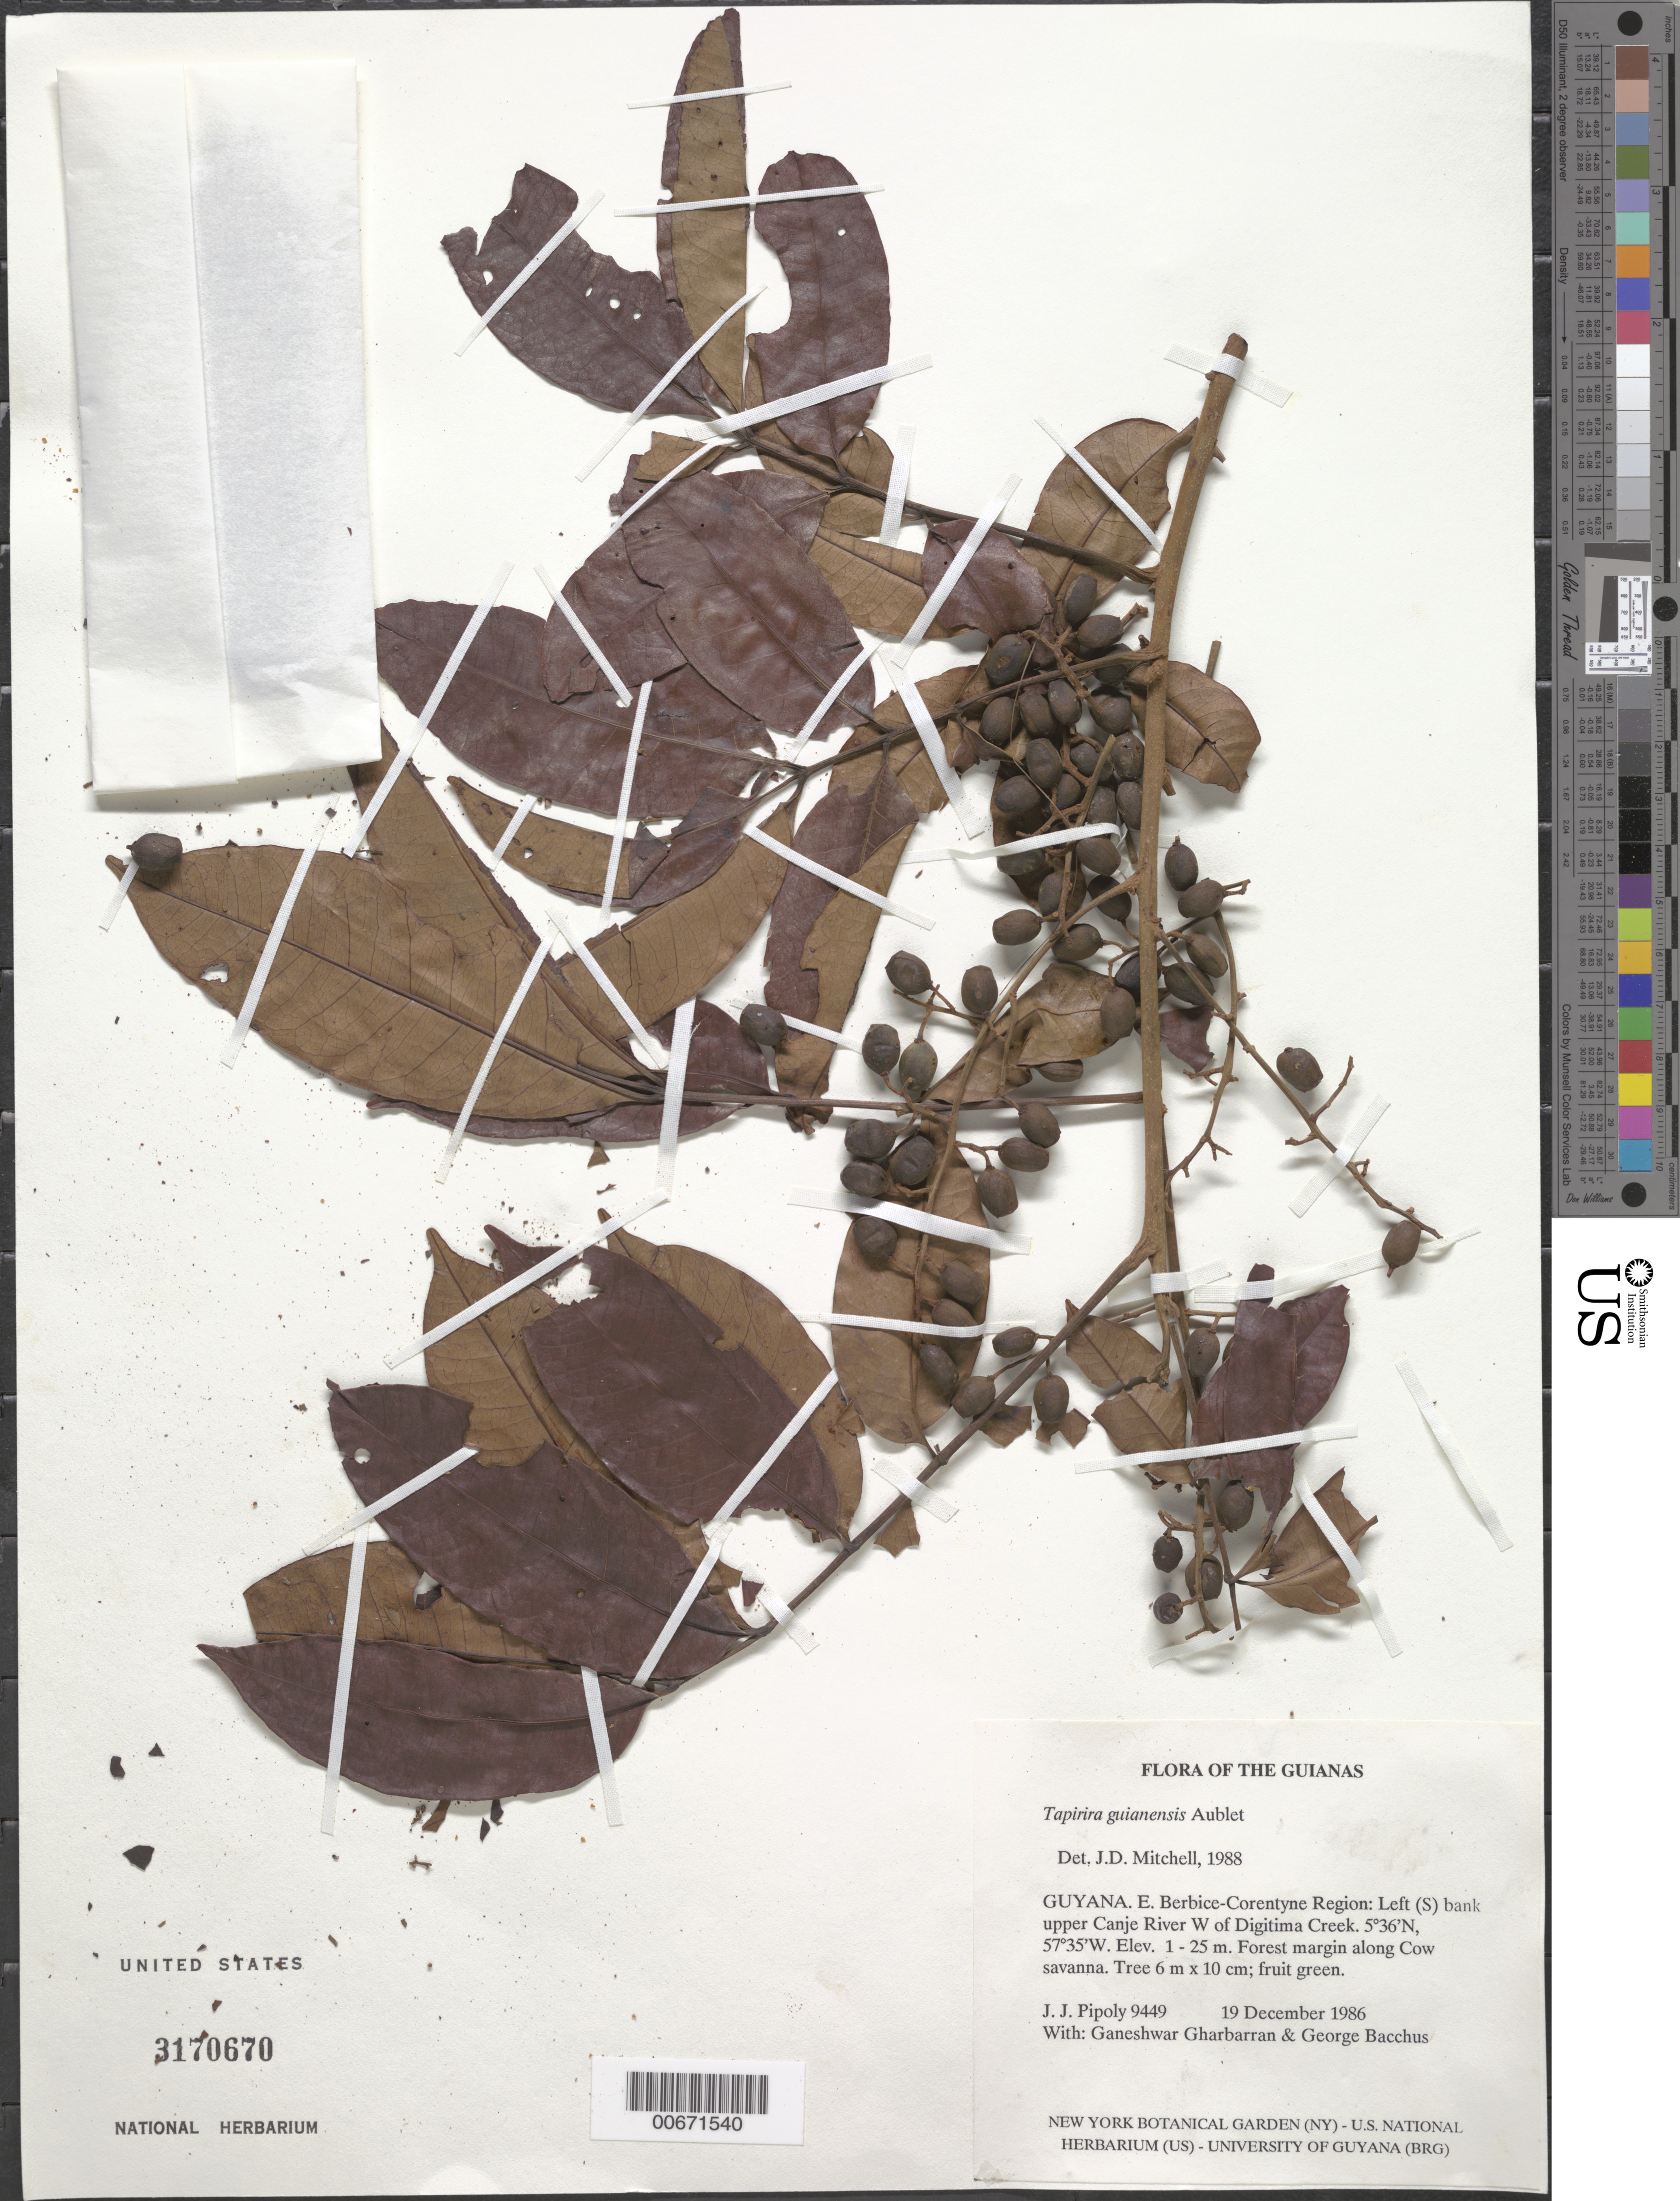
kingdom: Plantae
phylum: Tracheophyta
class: Magnoliopsida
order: Sapindales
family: Anacardiaceae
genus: Tapirira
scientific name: Tapirira guianensis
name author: Aubl.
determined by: Mitchell, John D.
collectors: J. J. Pipoly, G. Gharbarran & G. Bacchus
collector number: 9449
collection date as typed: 19 December 1986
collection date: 1986-12-19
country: Guyana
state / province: E. Berbice-Corentyne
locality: Left (S) bank upper Canje River W of Digitima Creek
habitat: Forest margin along Cow savanna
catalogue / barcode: US 3170670